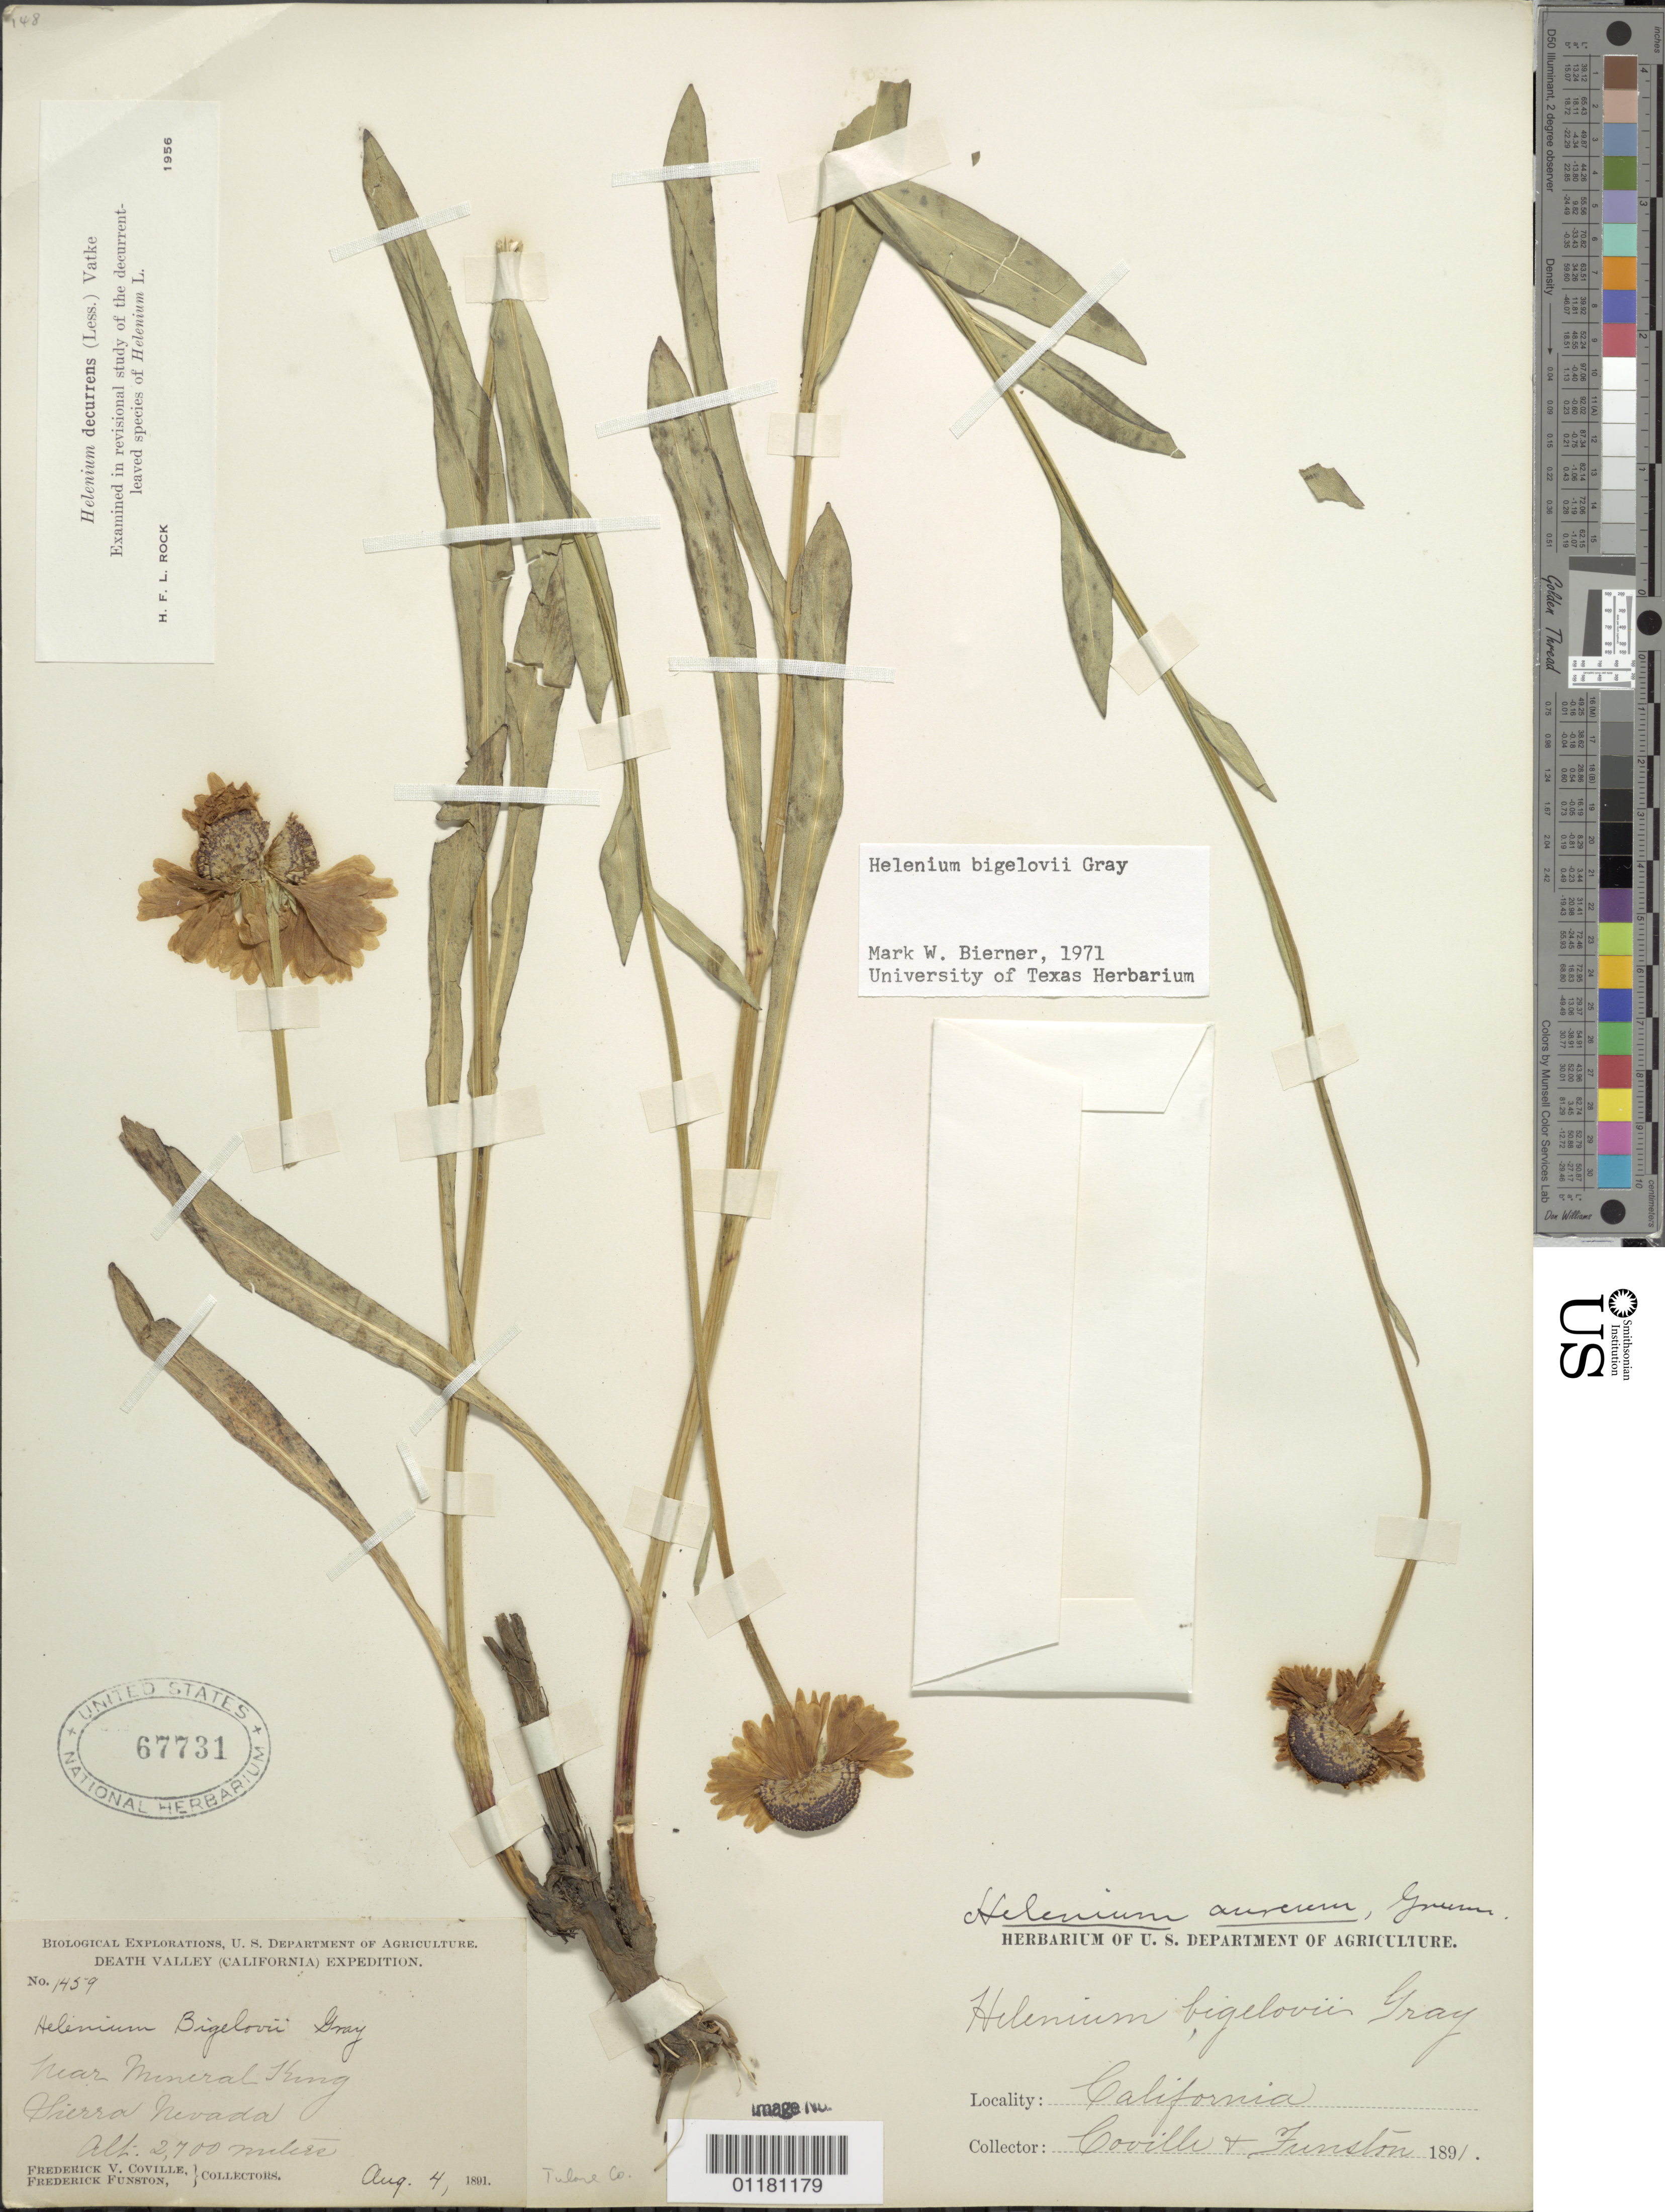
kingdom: Plantae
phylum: Tracheophyta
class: Magnoliopsida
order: Asterales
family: Asteraceae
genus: Helenium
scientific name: Helenium bigelovii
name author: A. Gray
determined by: Bierner, M. W.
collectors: F. V. Coville & F. Funston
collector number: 1459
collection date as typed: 4 Aug 1891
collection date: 1891-08-04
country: United States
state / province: California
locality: Near Mineral King, Sierra Nevada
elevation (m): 2700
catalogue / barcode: US 67731